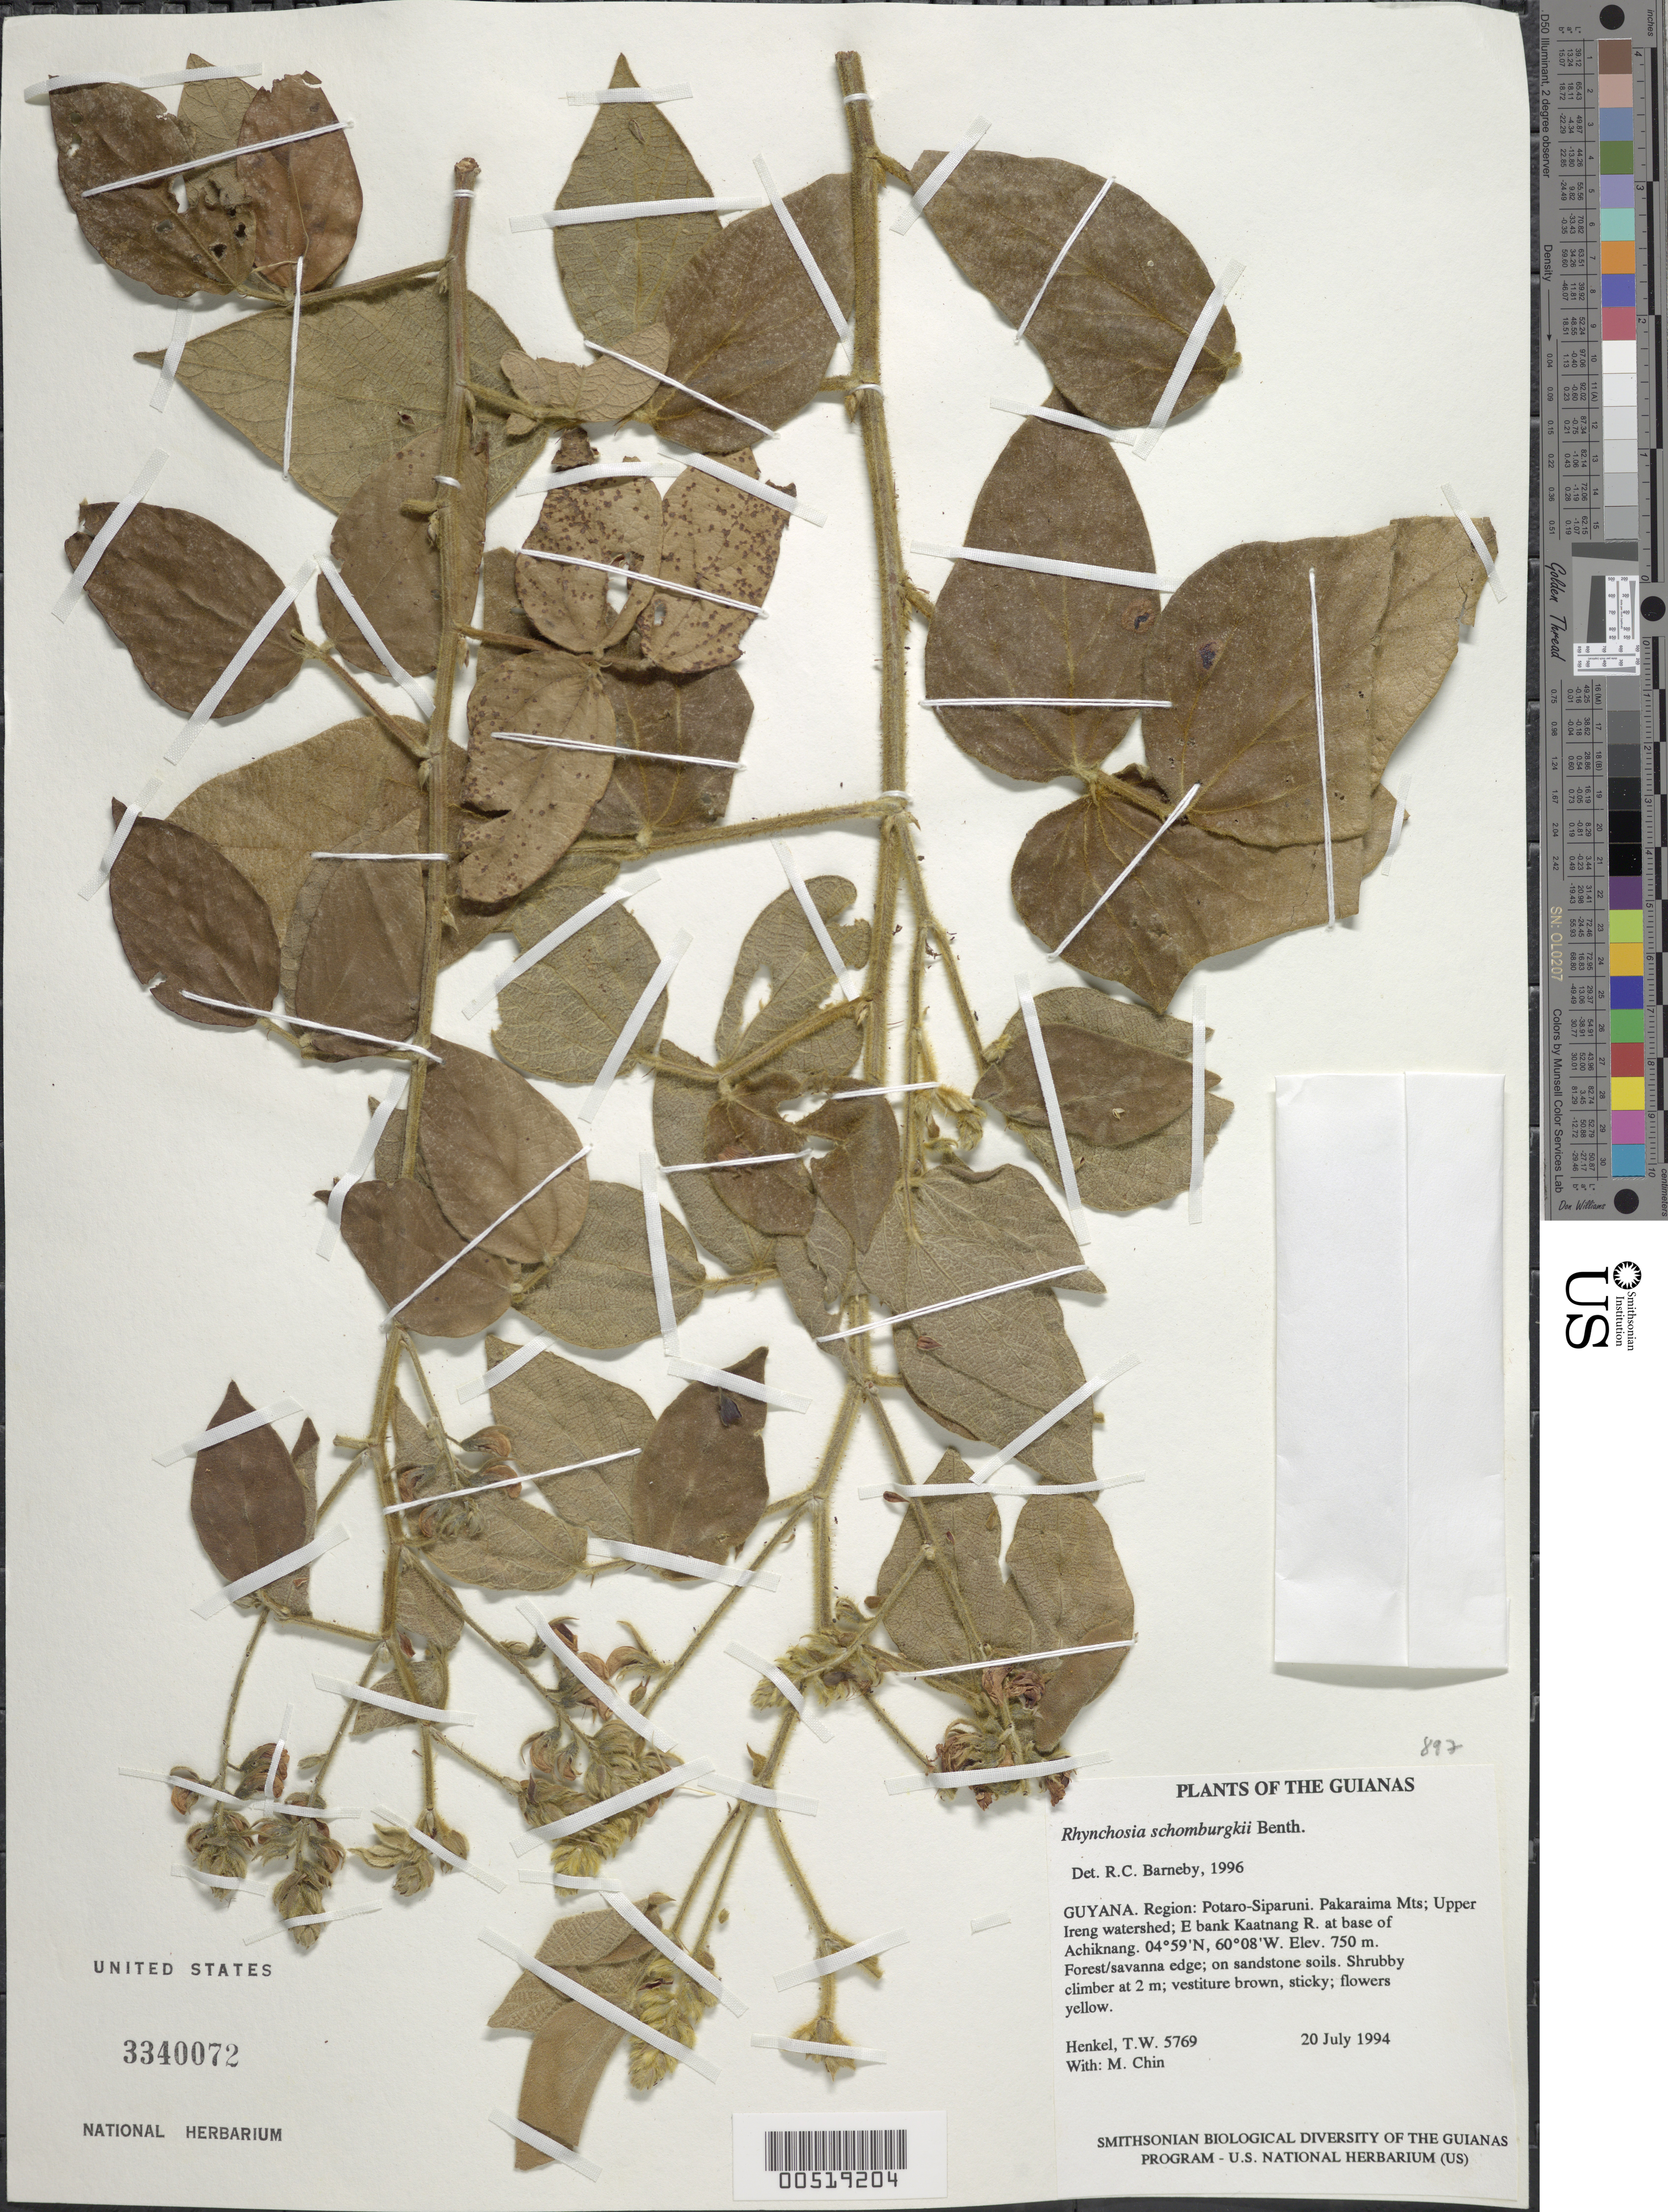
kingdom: Plantae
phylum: Tracheophyta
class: Magnoliopsida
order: Fabales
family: Fabaceae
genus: Rhynchosia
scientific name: Rhynchosia schomburgkii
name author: Benth. in Mart.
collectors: T. Henkel & M. Chin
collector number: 5769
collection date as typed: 20 July 1994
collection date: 1994-07-20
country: Guyana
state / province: Potaro-Siparuni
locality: Pakaraima Mts; Upper Ireng watershed; E bank Kaatnang R. at base of Achiknang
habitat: Forest/savanna edge; on sandstone soils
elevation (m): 750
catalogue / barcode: US 3340072